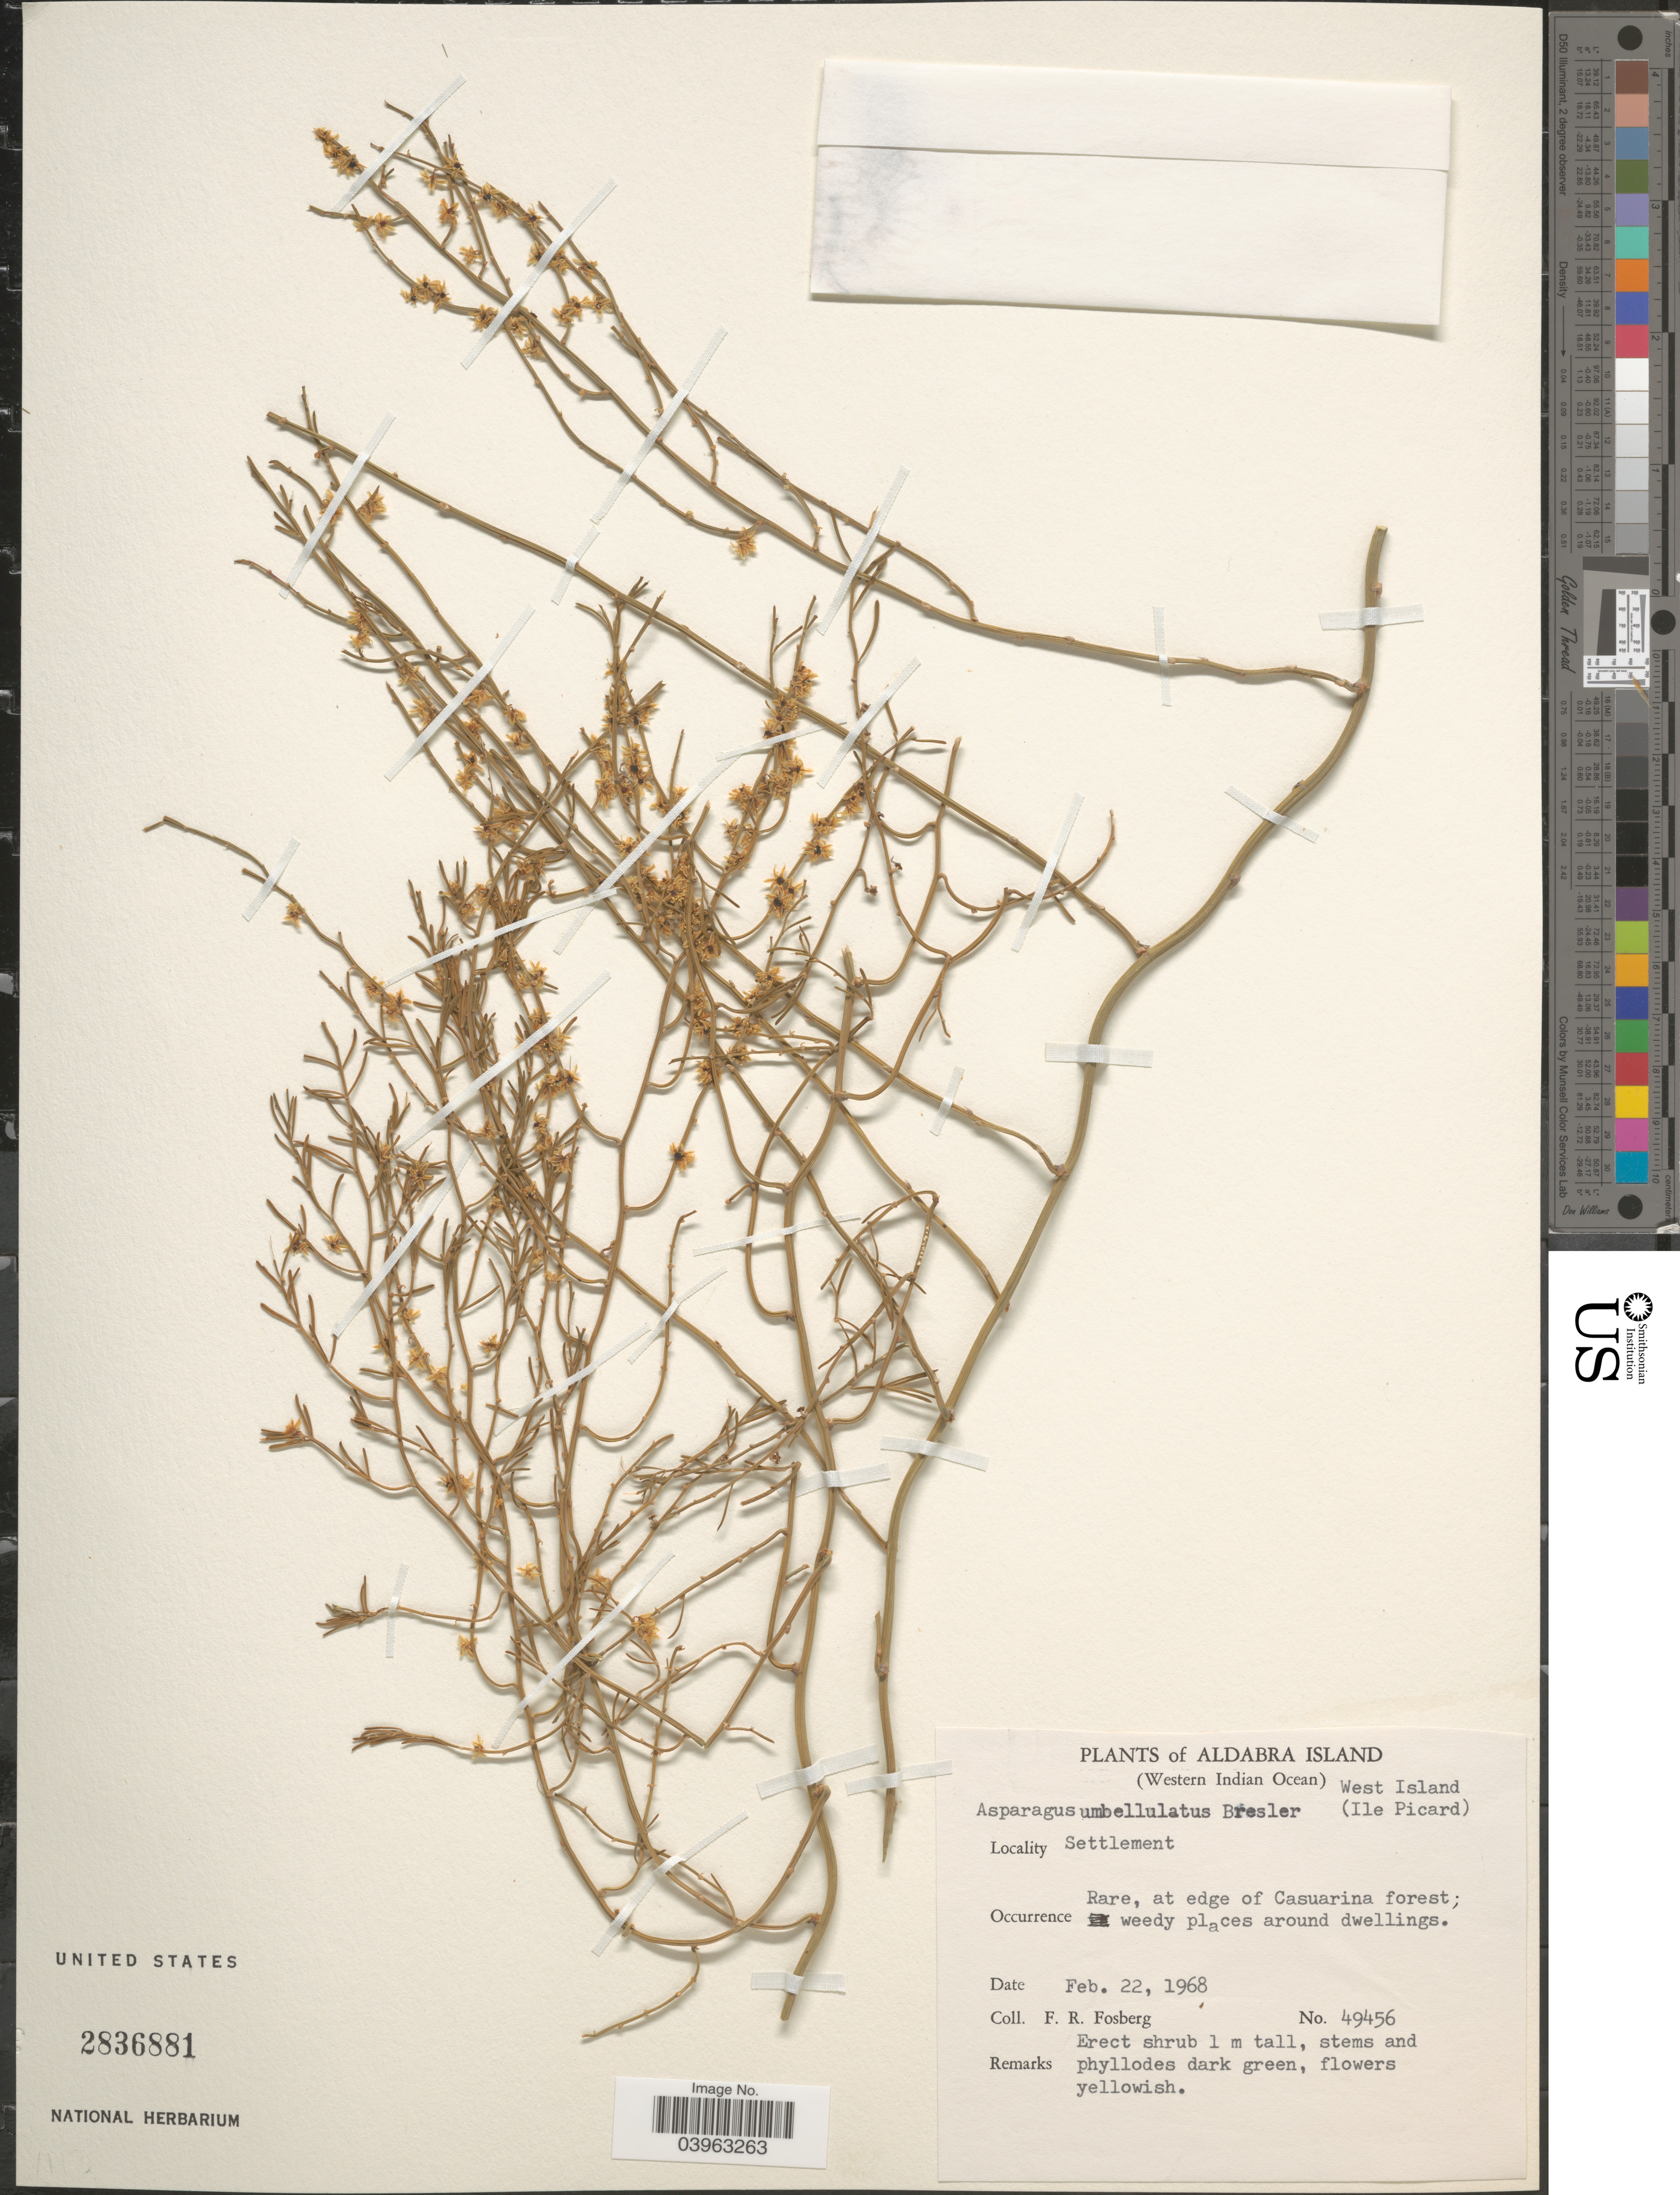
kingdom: Plantae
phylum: Tracheophyta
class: Liliopsida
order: Asparagales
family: Asparagaceae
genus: Asparagus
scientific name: Asparagus umbellatus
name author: Link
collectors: F. R. Fosberg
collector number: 49456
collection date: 1968-02-22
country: Seychelles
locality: Aldabra Island (Western Indian Ocean). West Island (Ile Picard). Settlement. Rare, at edge of Casuarina forest; weedy places around dwellings.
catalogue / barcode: US 2836881